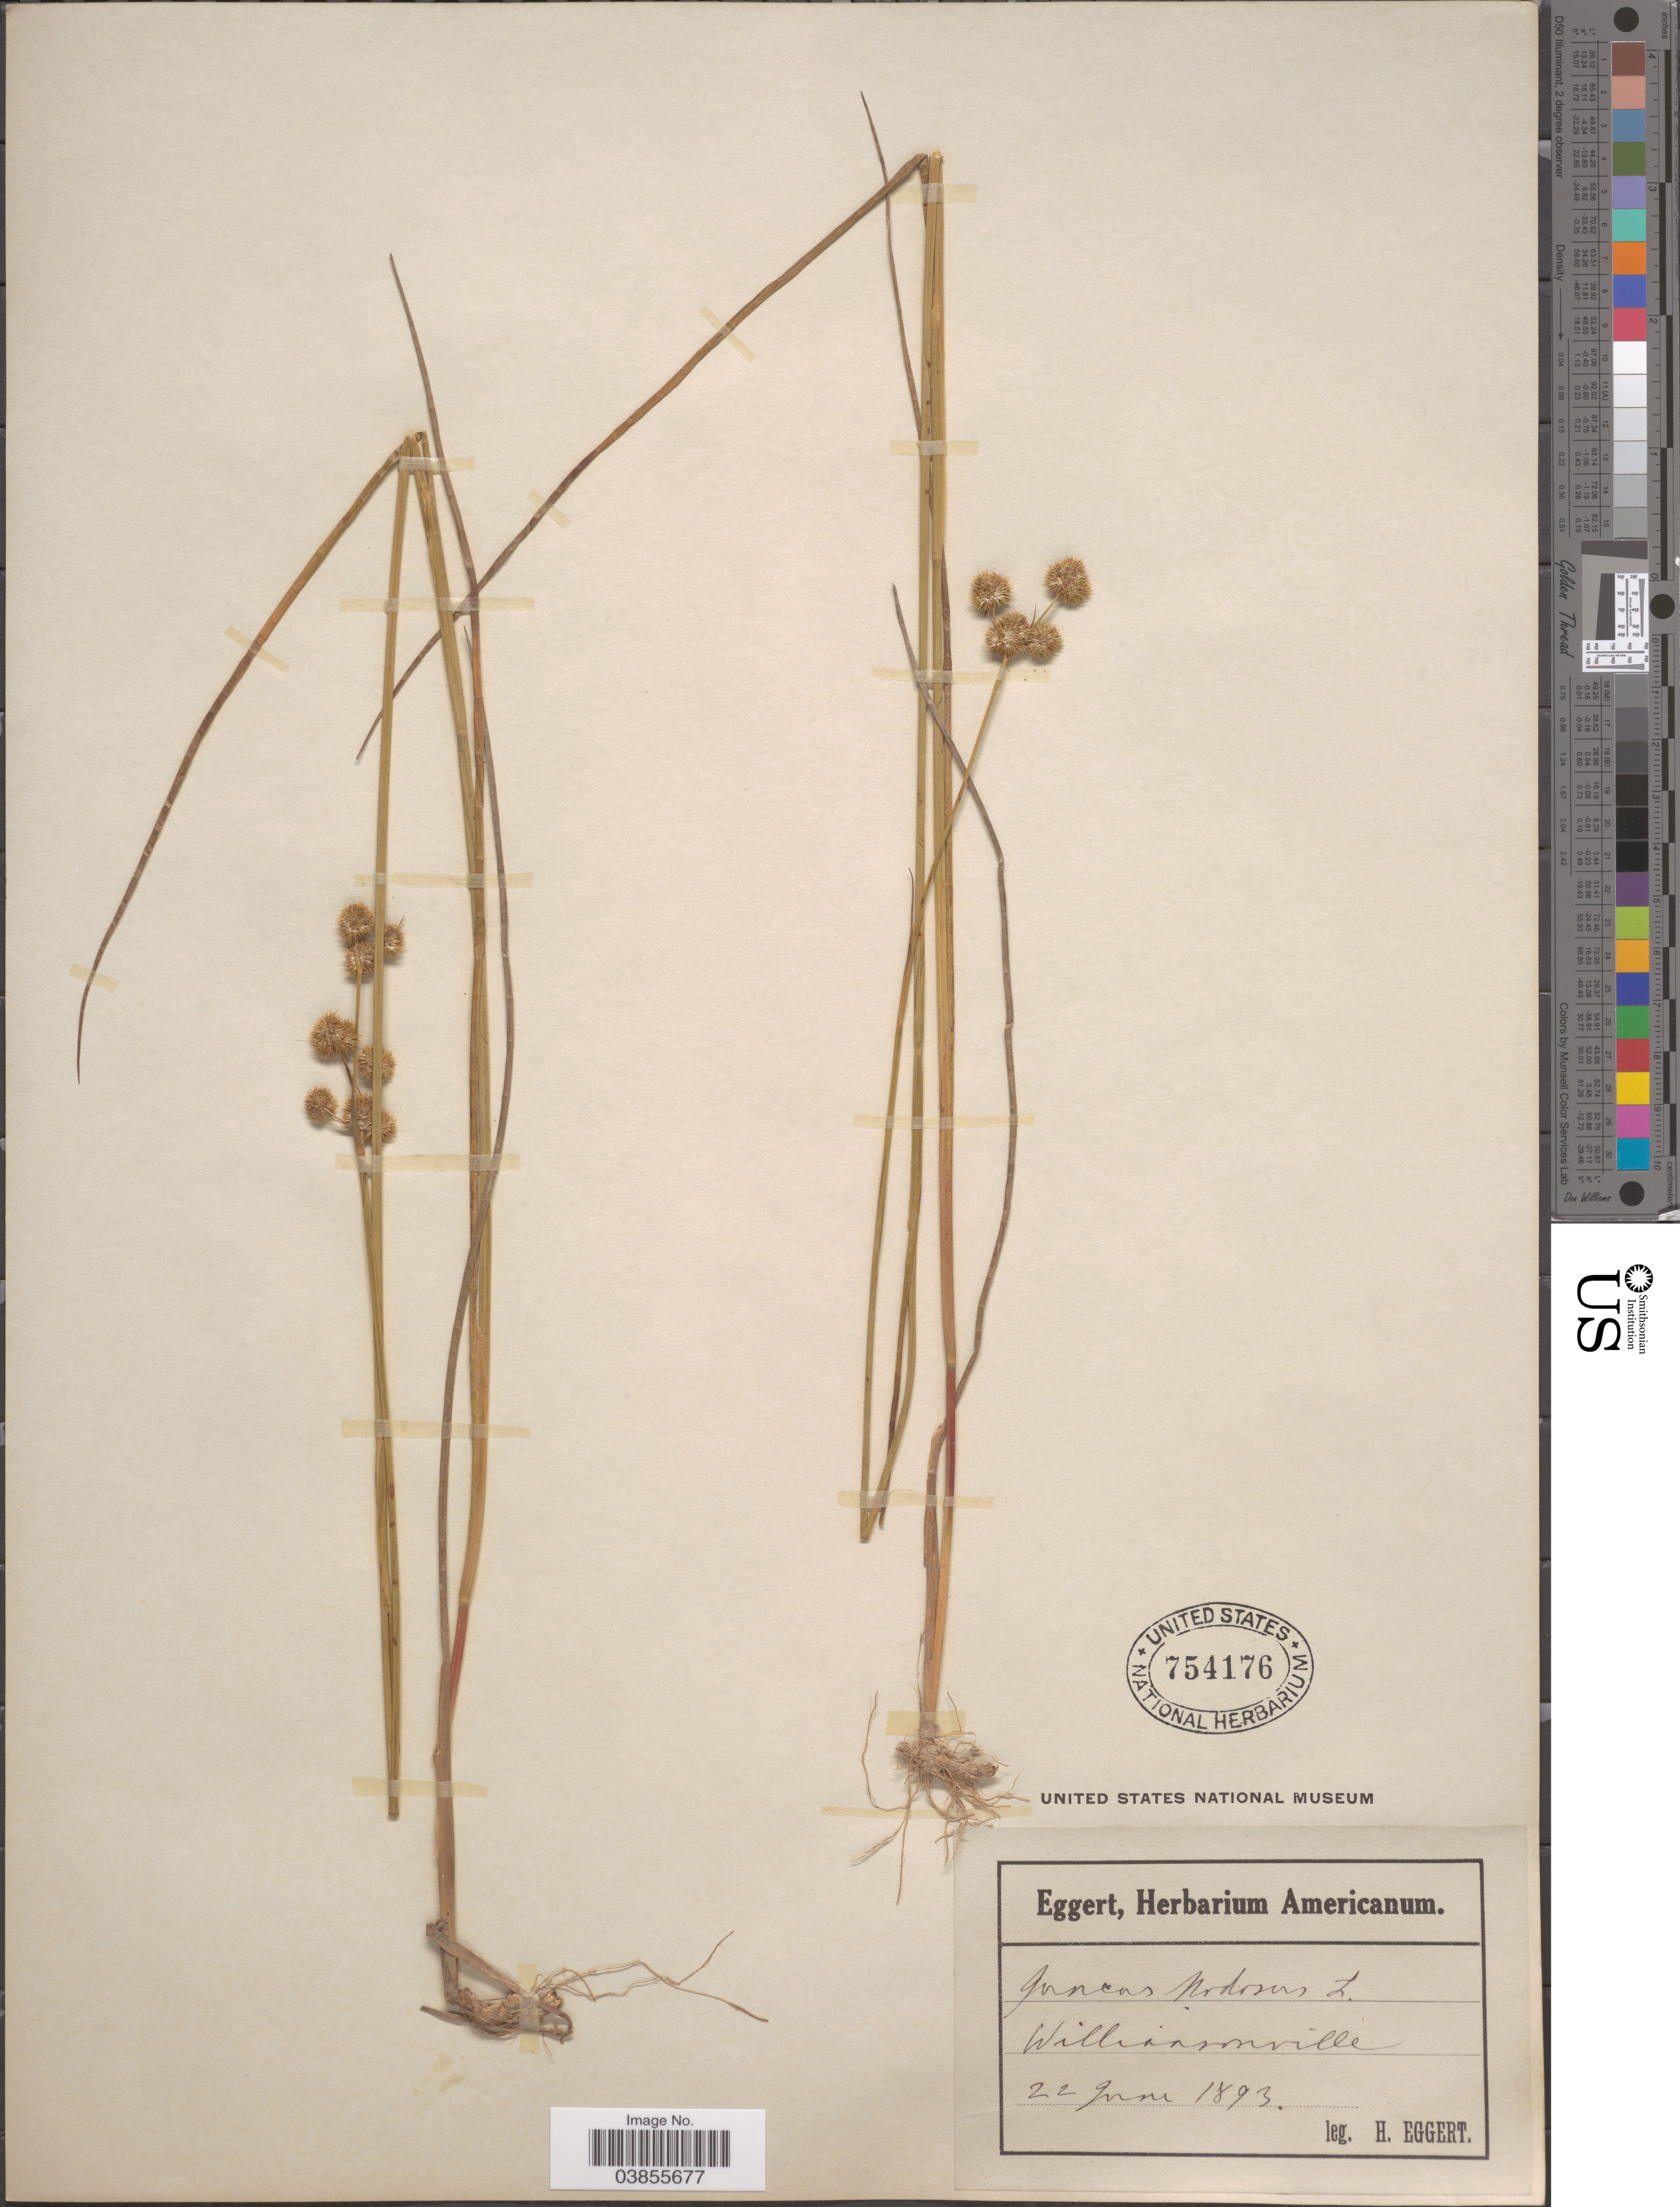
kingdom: Plantae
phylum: Tracheophyta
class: Liliopsida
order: Poales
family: Juncaceae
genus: Juncus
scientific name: Juncus nodosus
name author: L.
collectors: H. Eggert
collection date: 1893-06-22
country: United States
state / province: Missouri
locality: Williamsville.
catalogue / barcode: US 754176